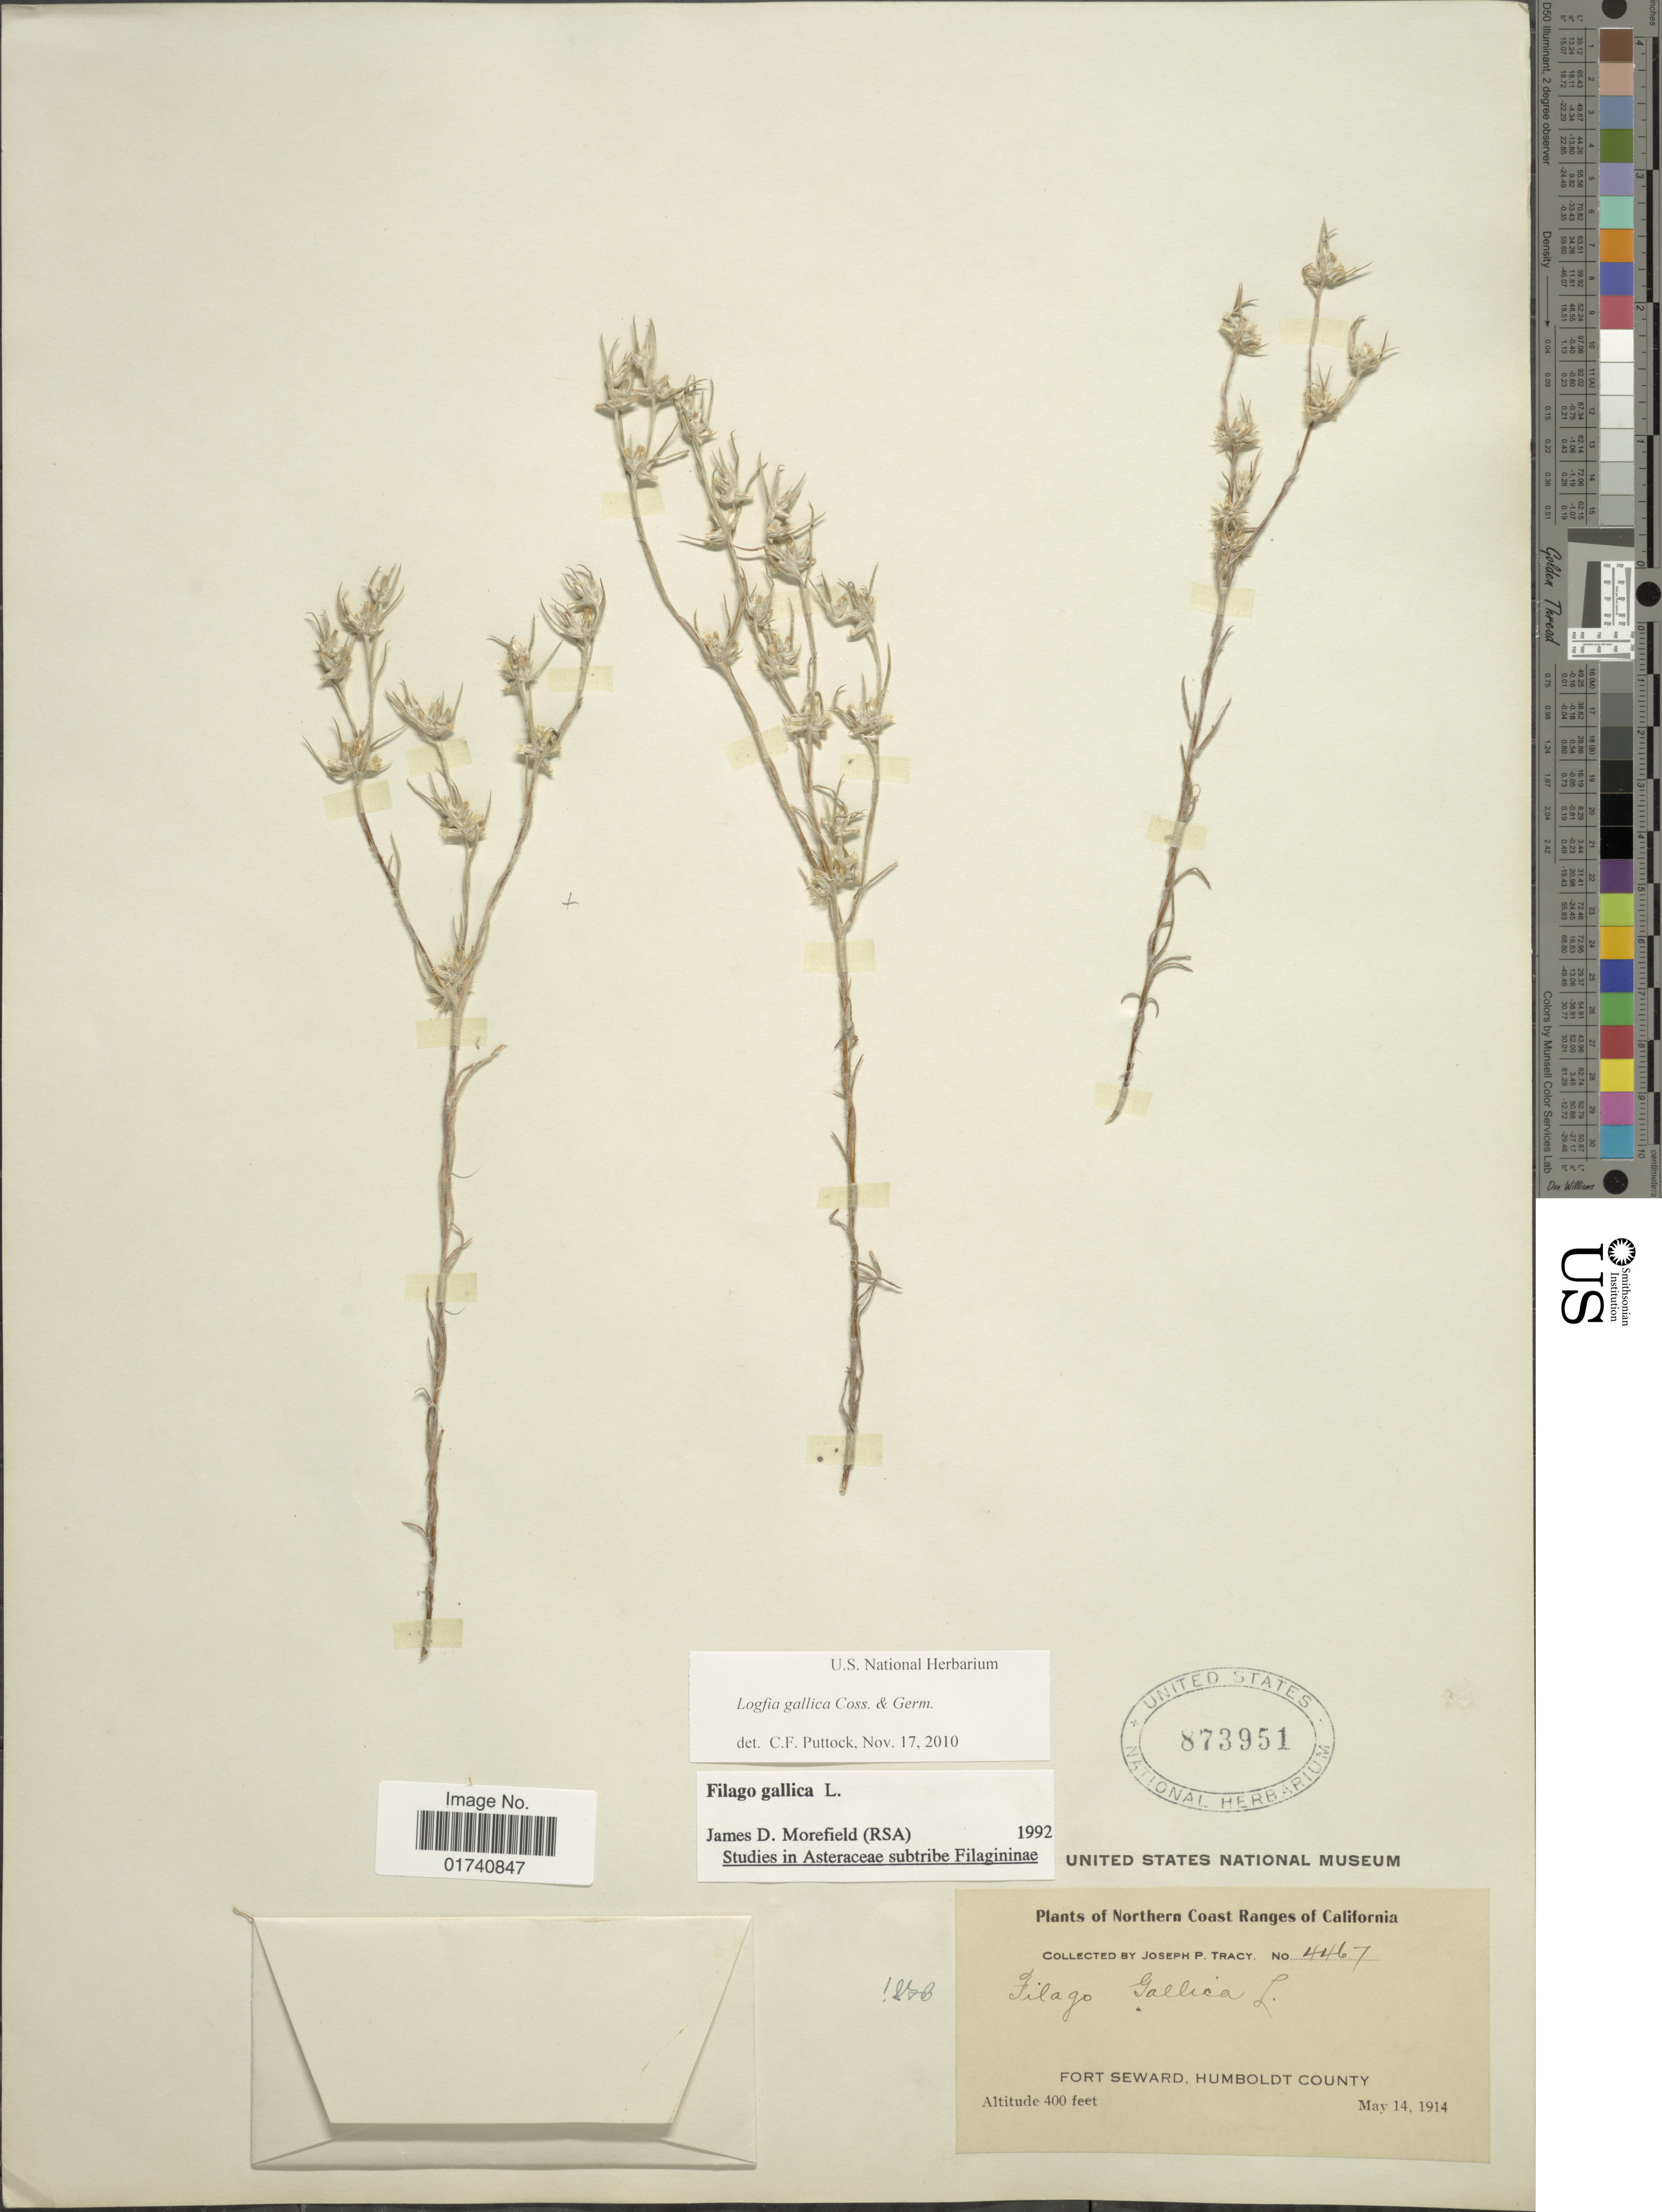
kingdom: Plantae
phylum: Tracheophyta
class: Magnoliopsida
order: Asterales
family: Asteraceae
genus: Logfia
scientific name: Logfia gallica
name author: (L.) Coss. & Germ.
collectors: J. Tracy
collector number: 4467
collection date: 1914-05-14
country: United States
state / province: California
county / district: Humboldt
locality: Northern Coast Ranges of California. Fort Seward, Humboldt County.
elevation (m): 122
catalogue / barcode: US 873951